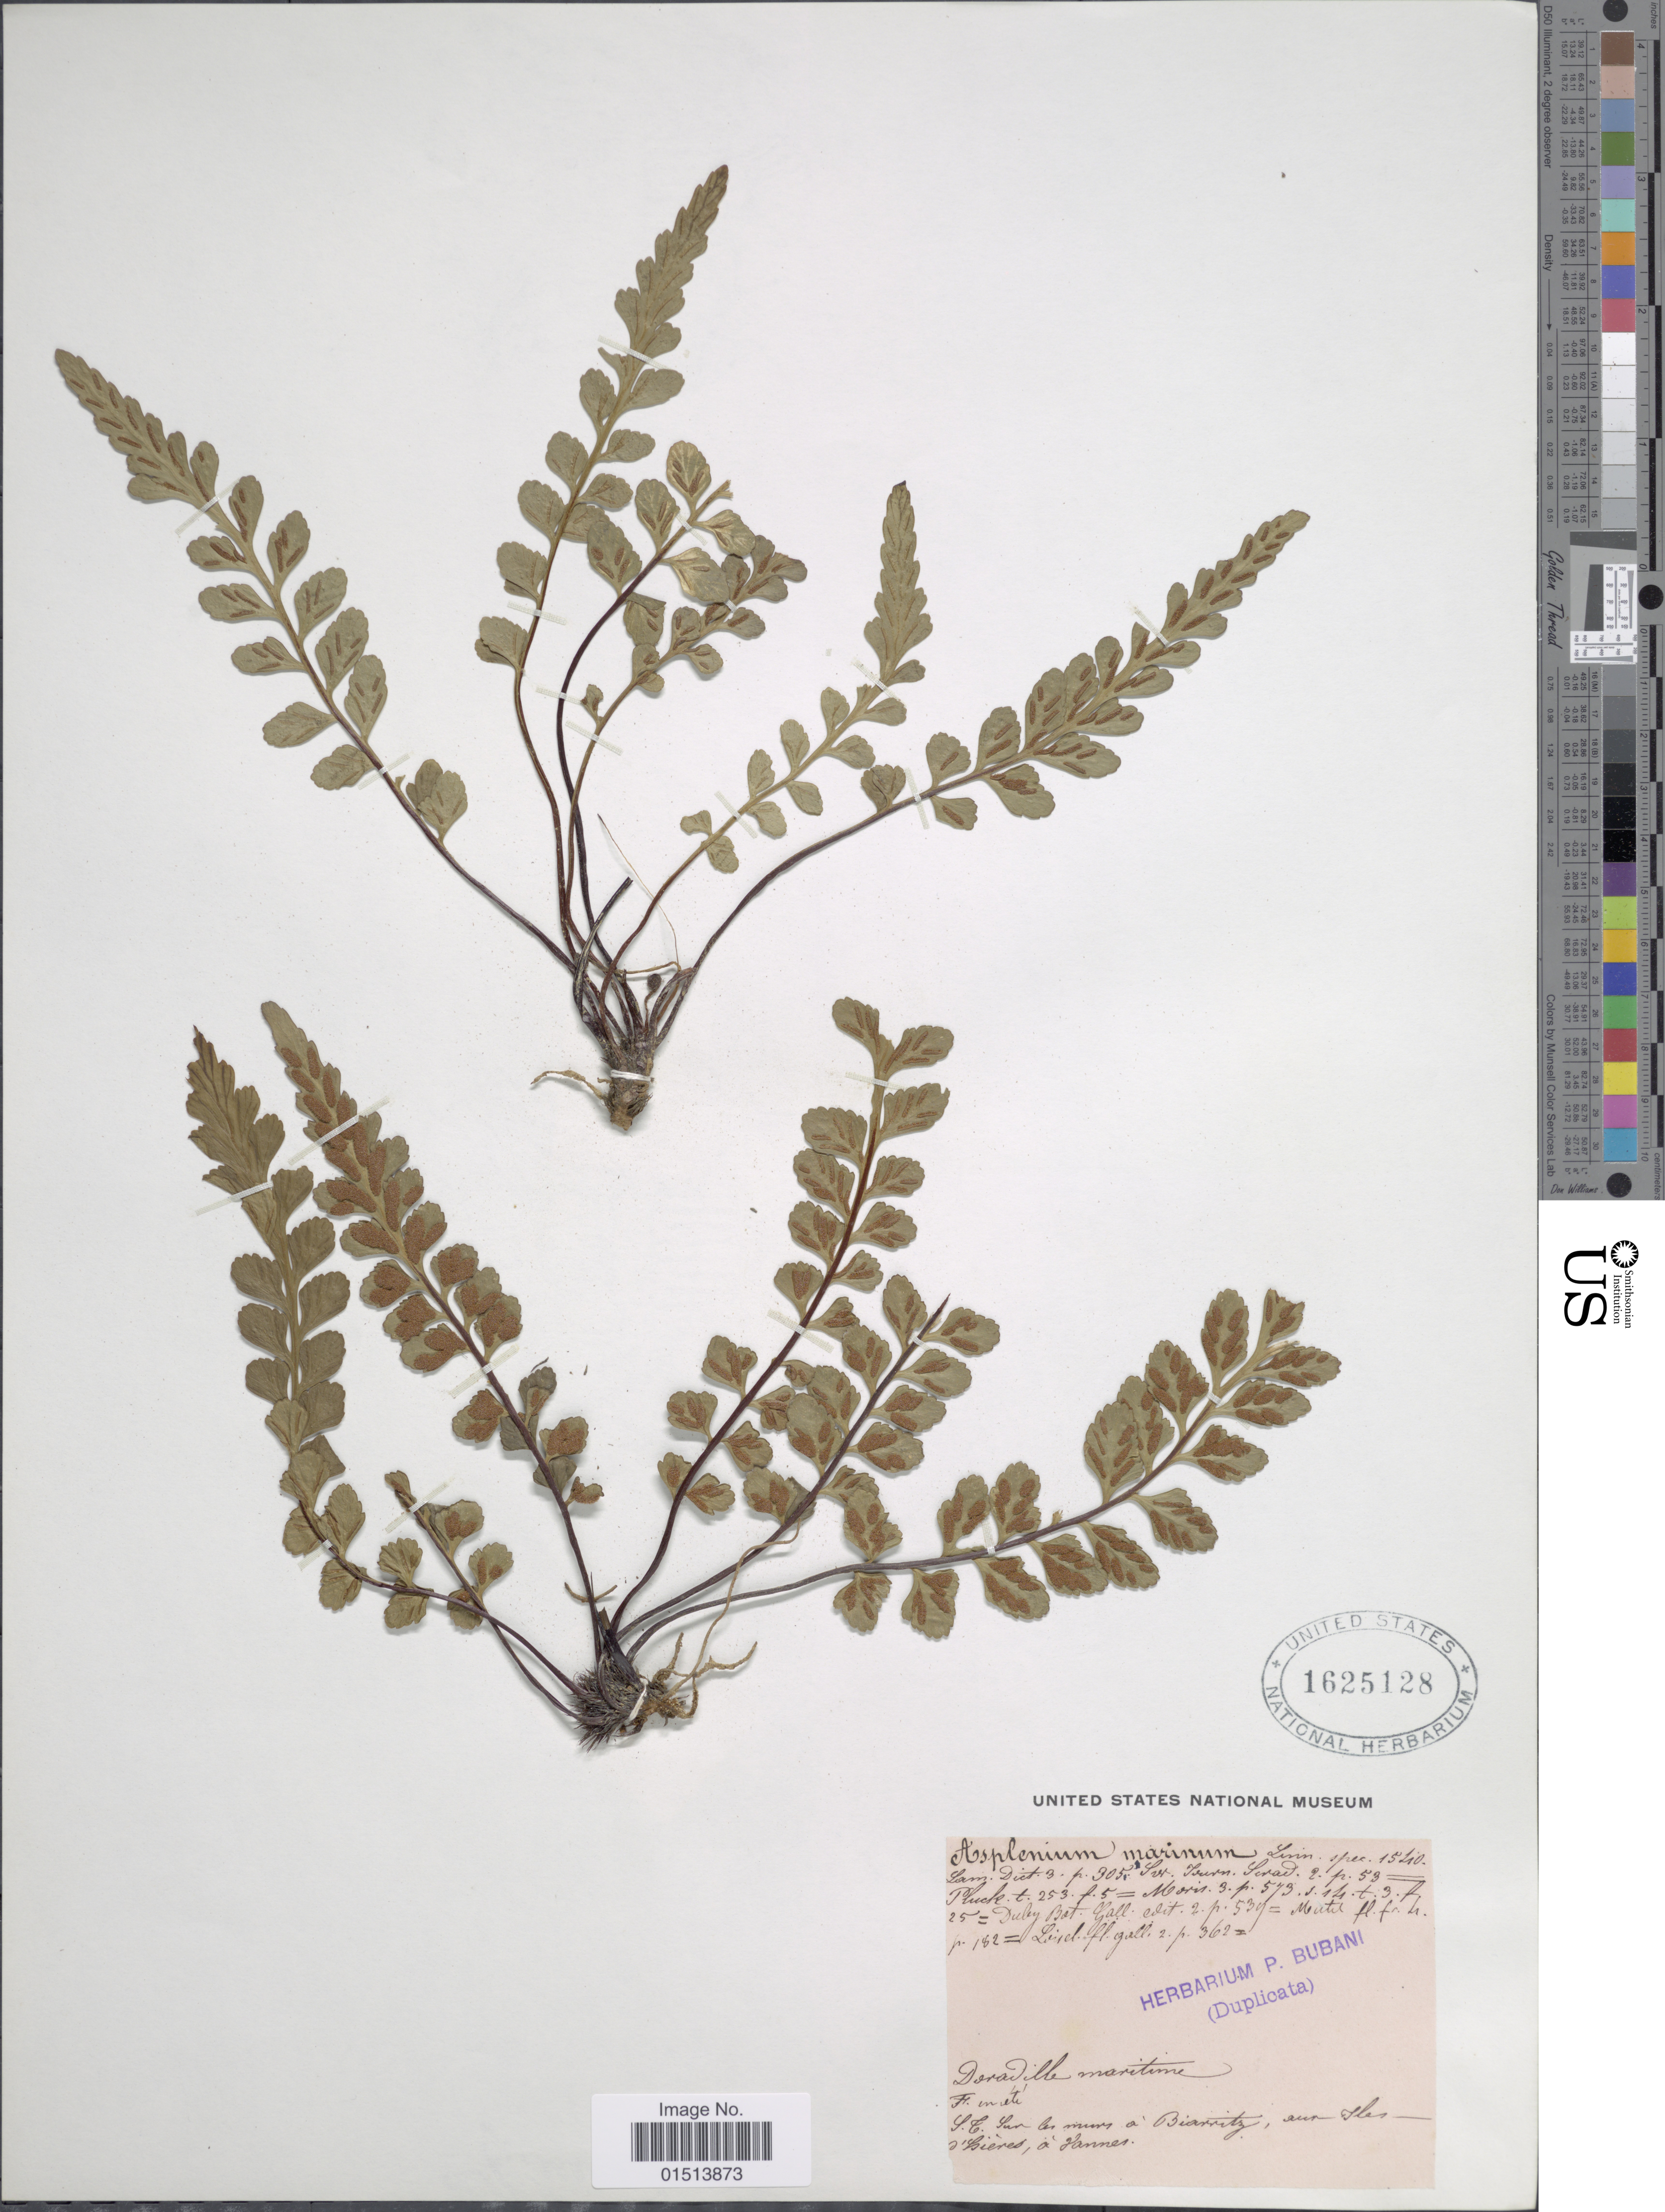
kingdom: Plantae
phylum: Tracheophyta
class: Polypodiopsida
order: Polypodiales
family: Aspleniaceae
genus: Asplenium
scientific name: Asplenium marinum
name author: L.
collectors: ex herb. P. Bubani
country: France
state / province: Nouvelle-Aquitaine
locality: Doradille maritime, Fr. inmete S.E. sur les murs a Biarritz , sur iles s'Gieres, a Hannes. [interpreted]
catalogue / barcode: US 1625128